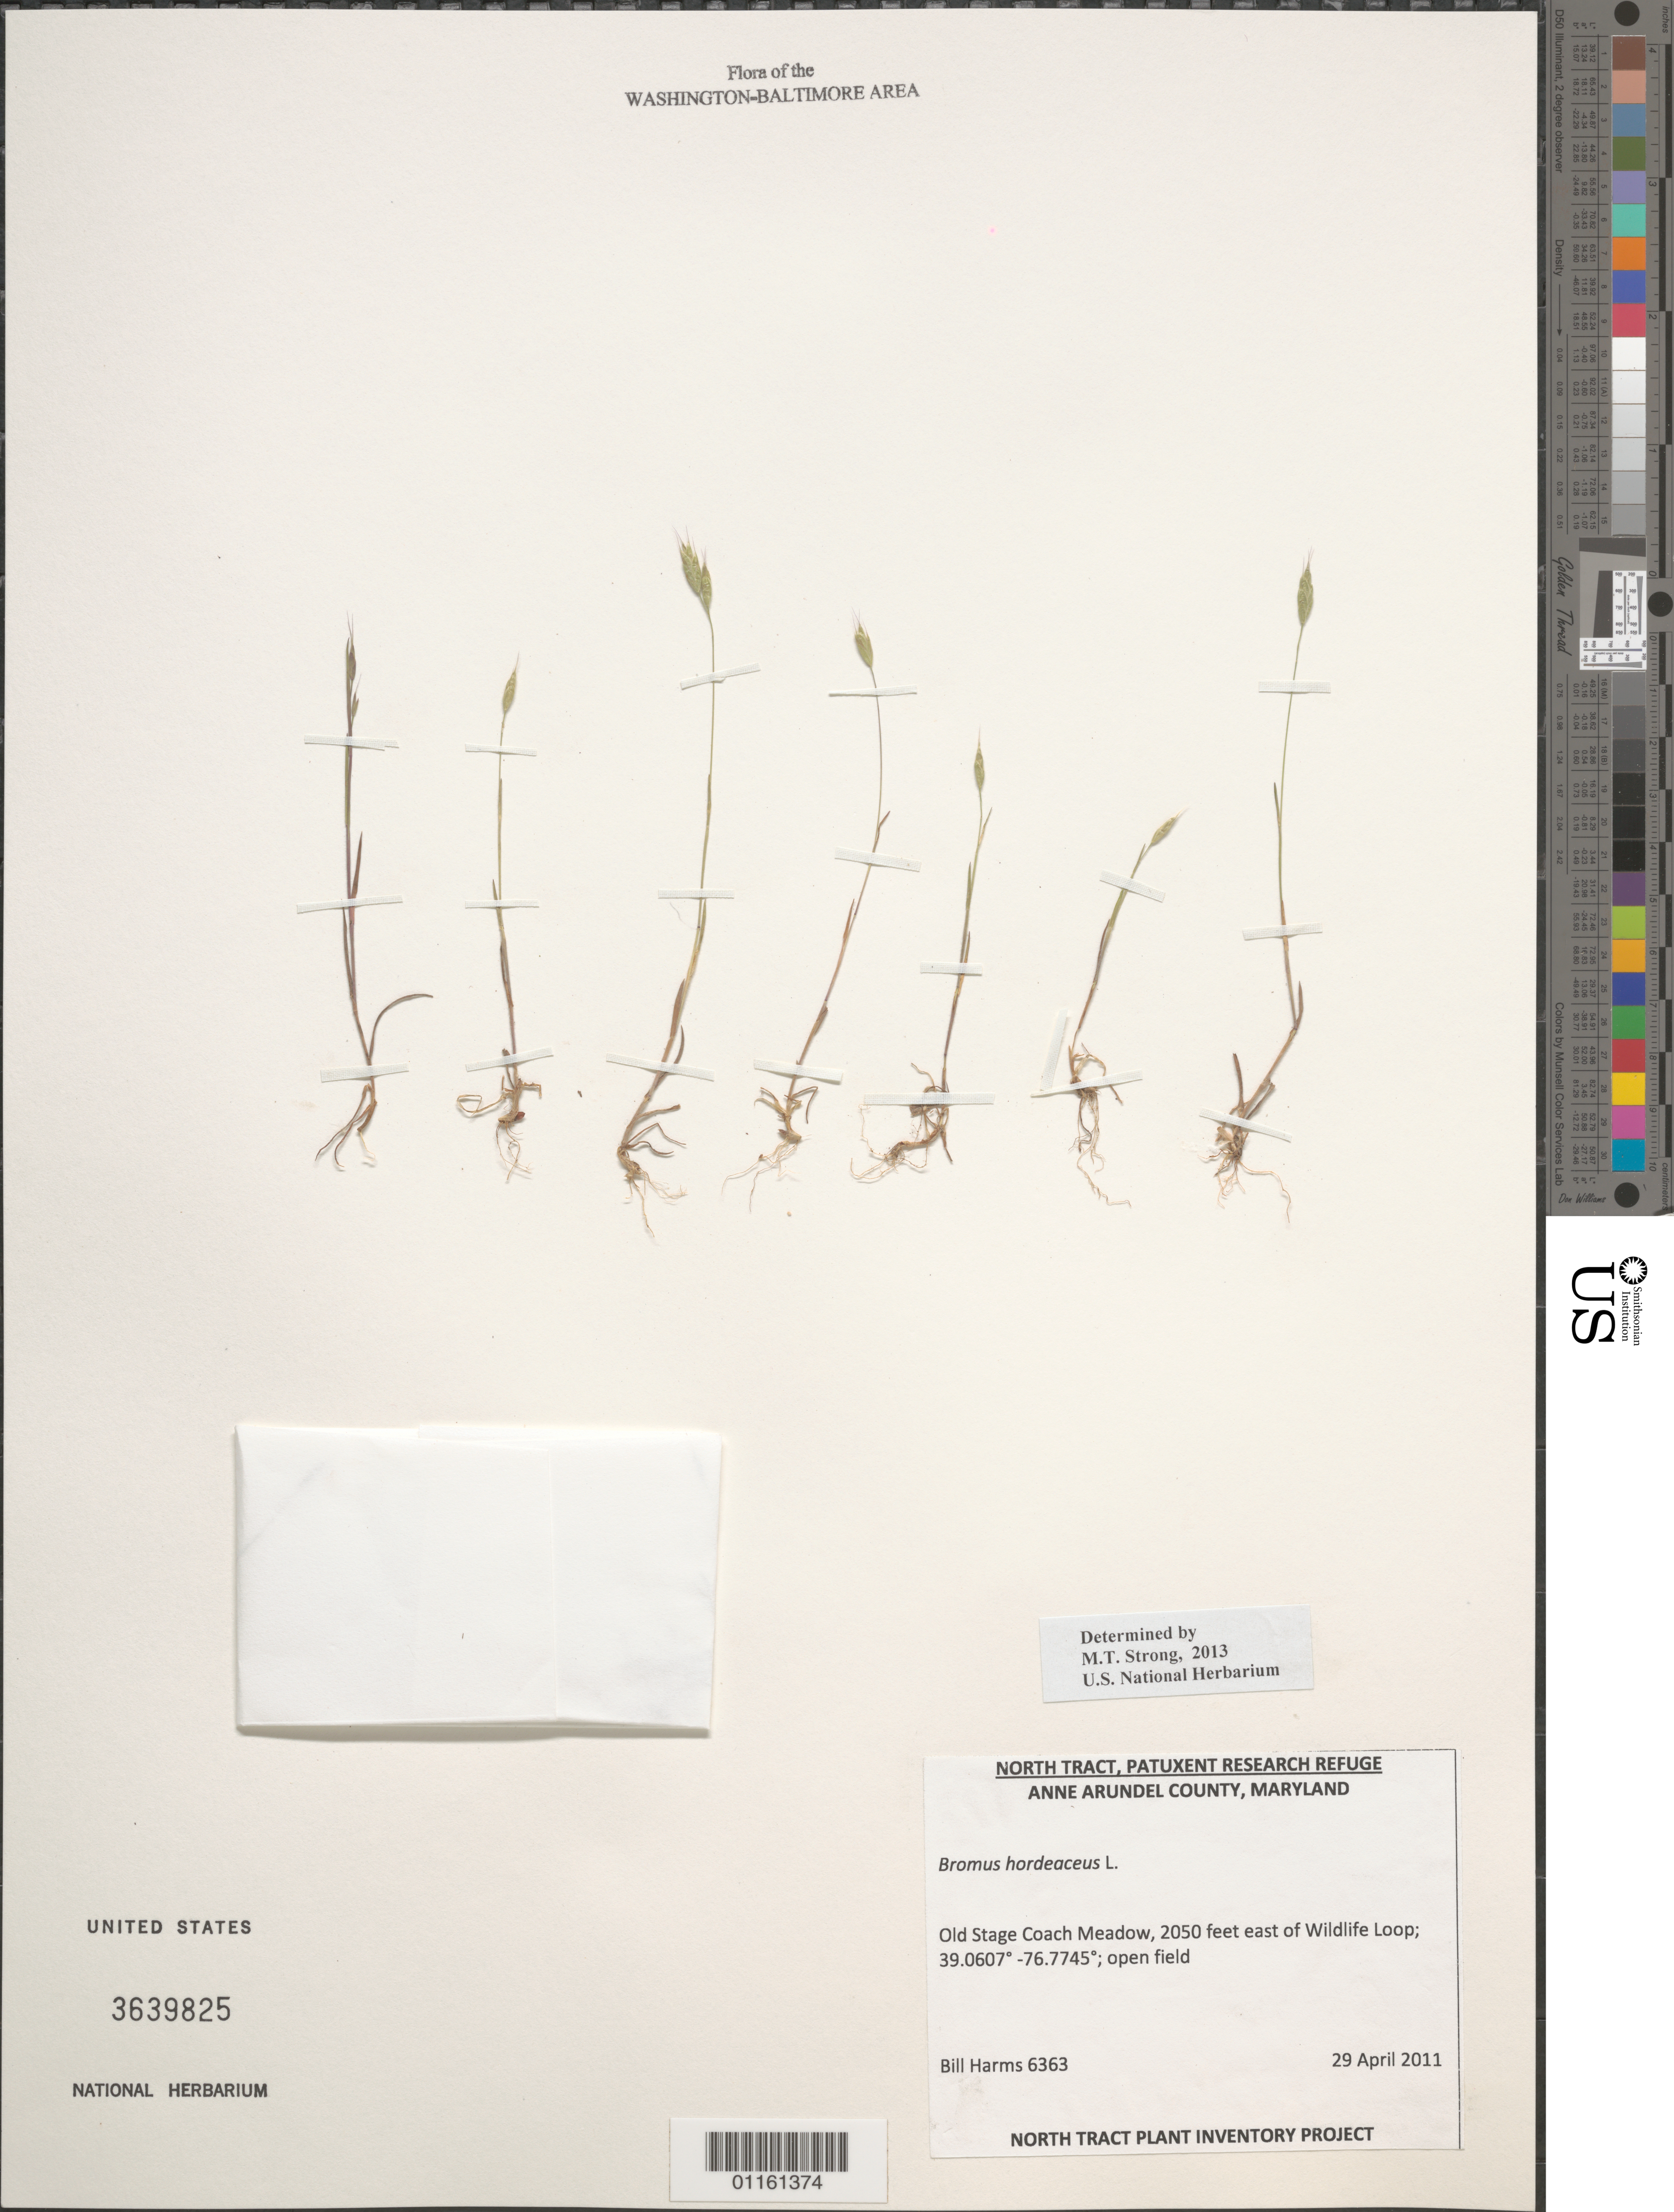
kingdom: Plantae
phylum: Tracheophyta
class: Liliopsida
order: Poales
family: Poaceae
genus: Bromus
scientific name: Bromus hordeaceus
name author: L.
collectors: B. Harms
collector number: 6363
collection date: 2011-04-29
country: United States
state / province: Maryland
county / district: Anne Arundel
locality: Old Stage Coach Meadow, 2050 feet east of Wildlife Loop.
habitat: open field.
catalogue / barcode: US 3639825